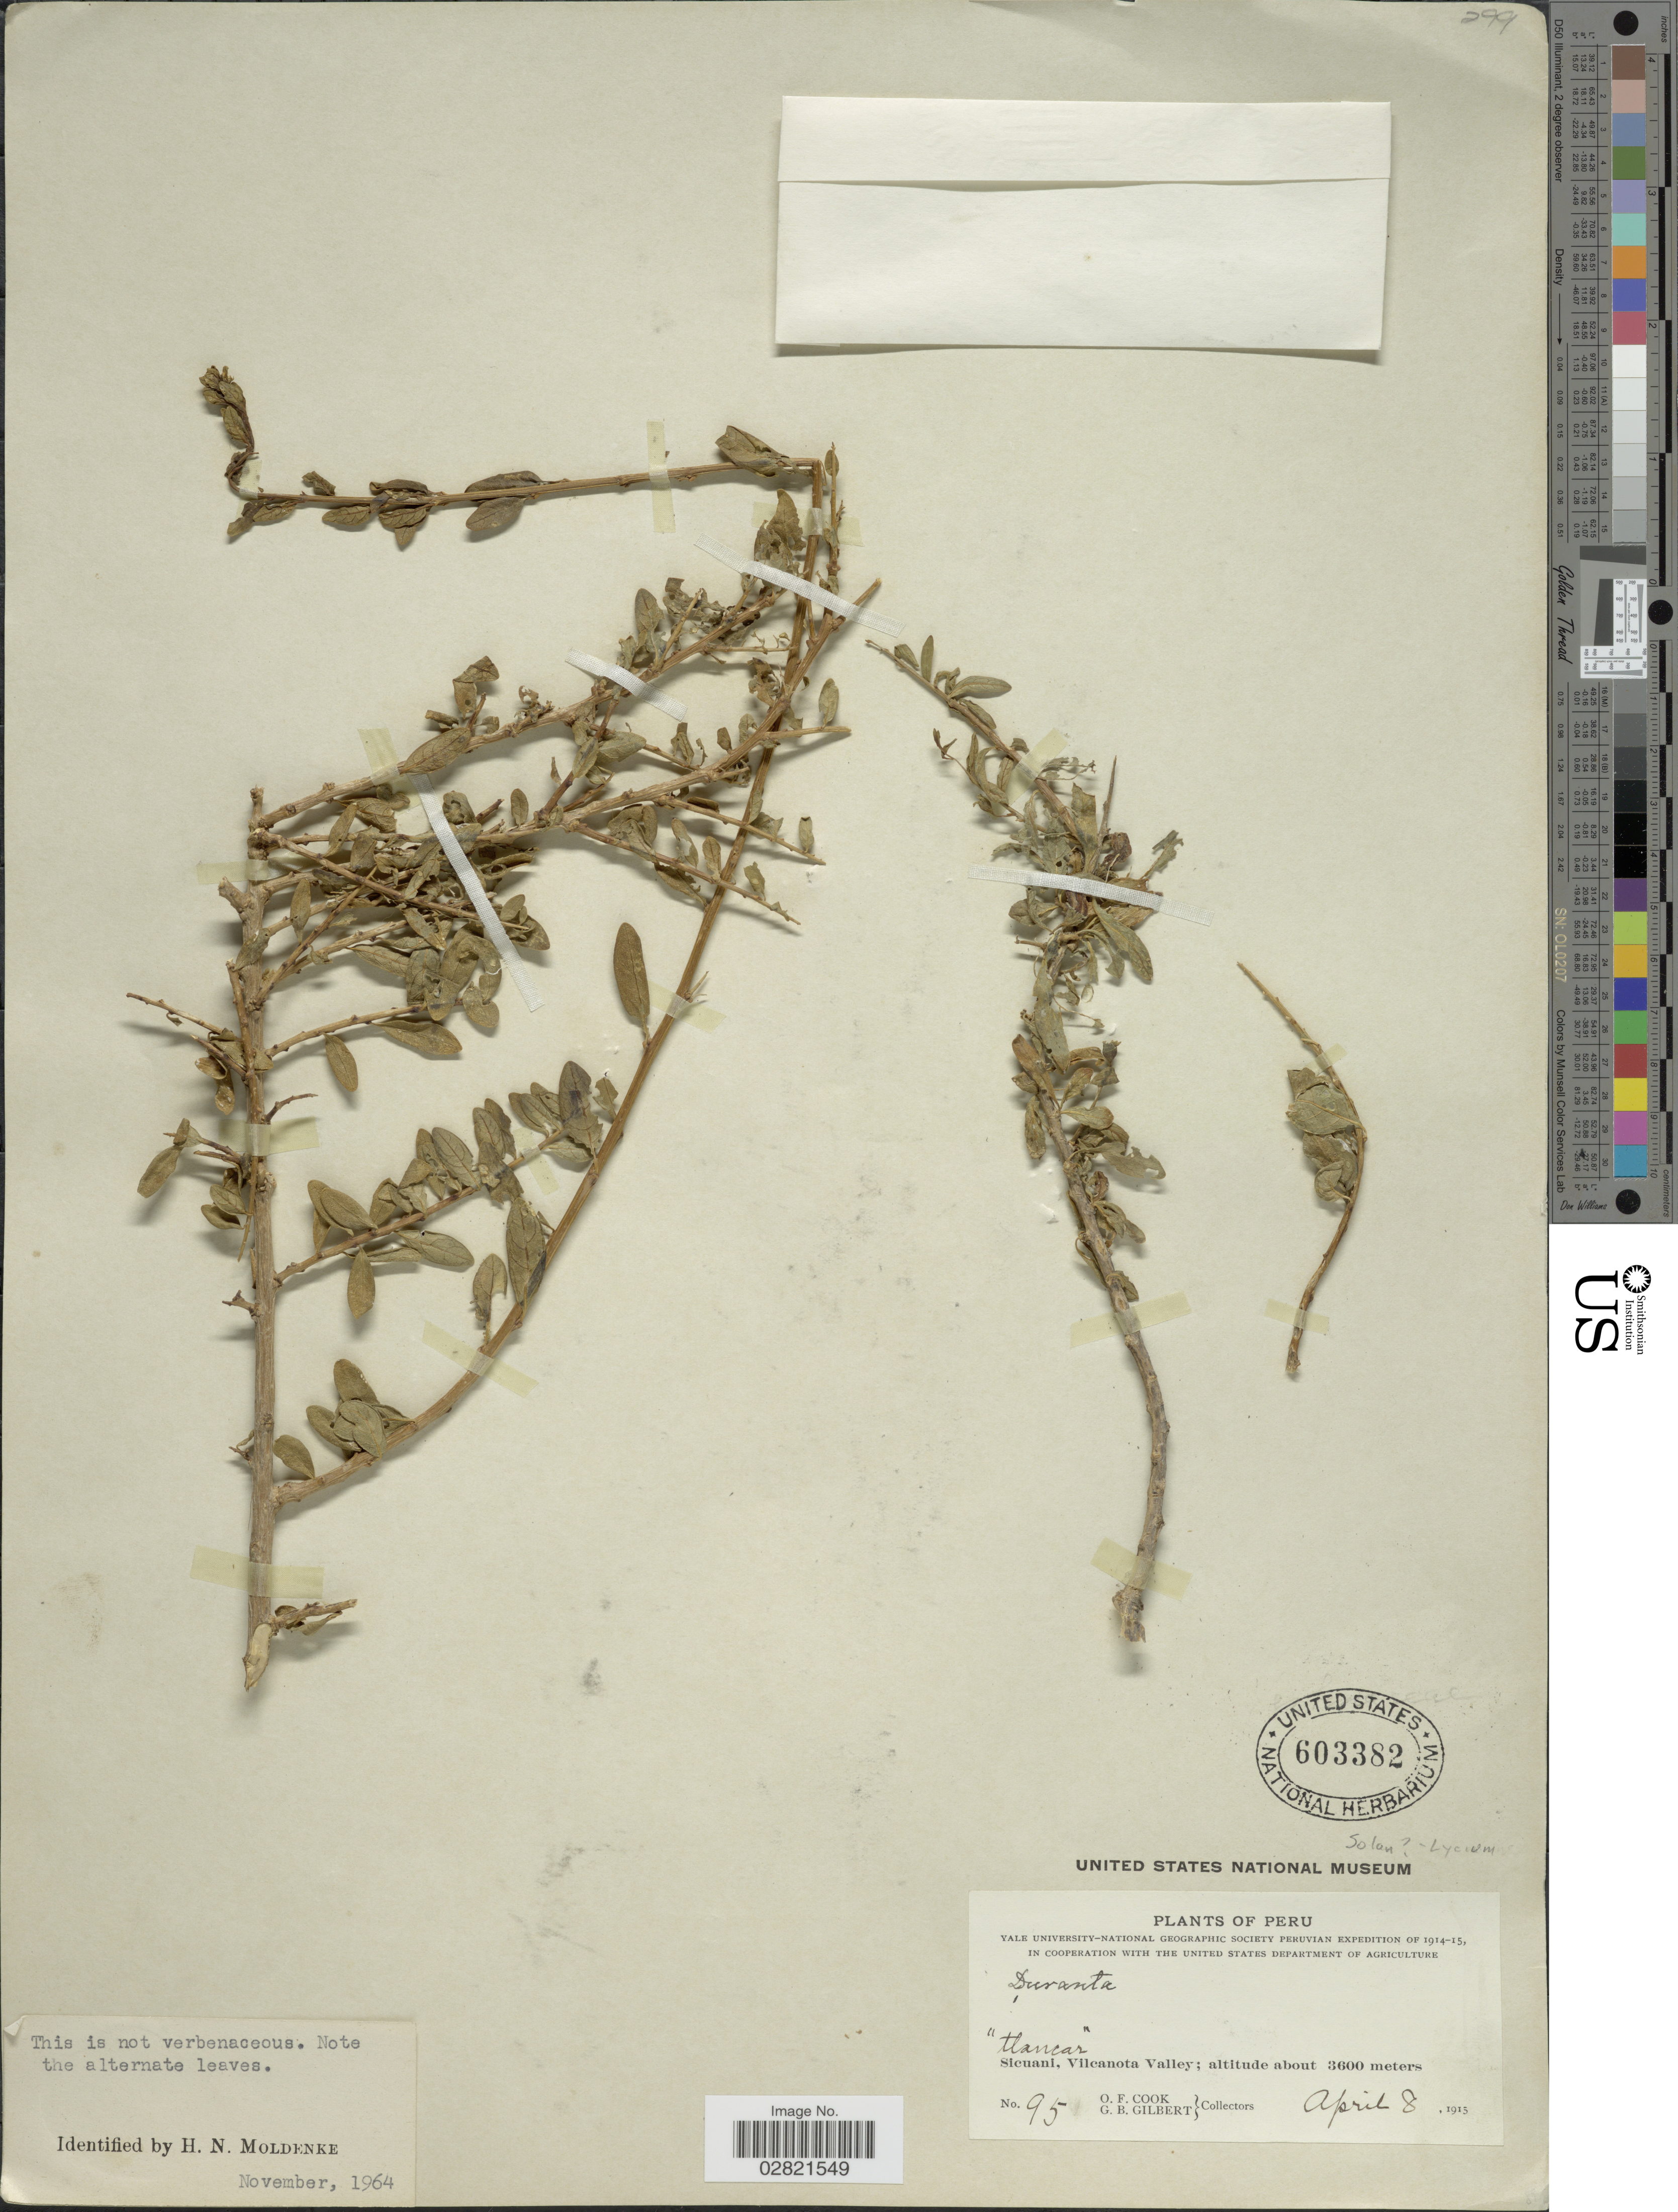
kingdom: Plantae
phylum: Tracheophyta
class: Magnoliopsida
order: Solanales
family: Solanaceae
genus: Lycium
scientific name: Lycium sp.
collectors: O. F. Cook & G. B. Gilbert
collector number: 95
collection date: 1915-04-08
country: Peru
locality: Sicuani, Vilcanota Valley.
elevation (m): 3600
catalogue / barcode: US 603382